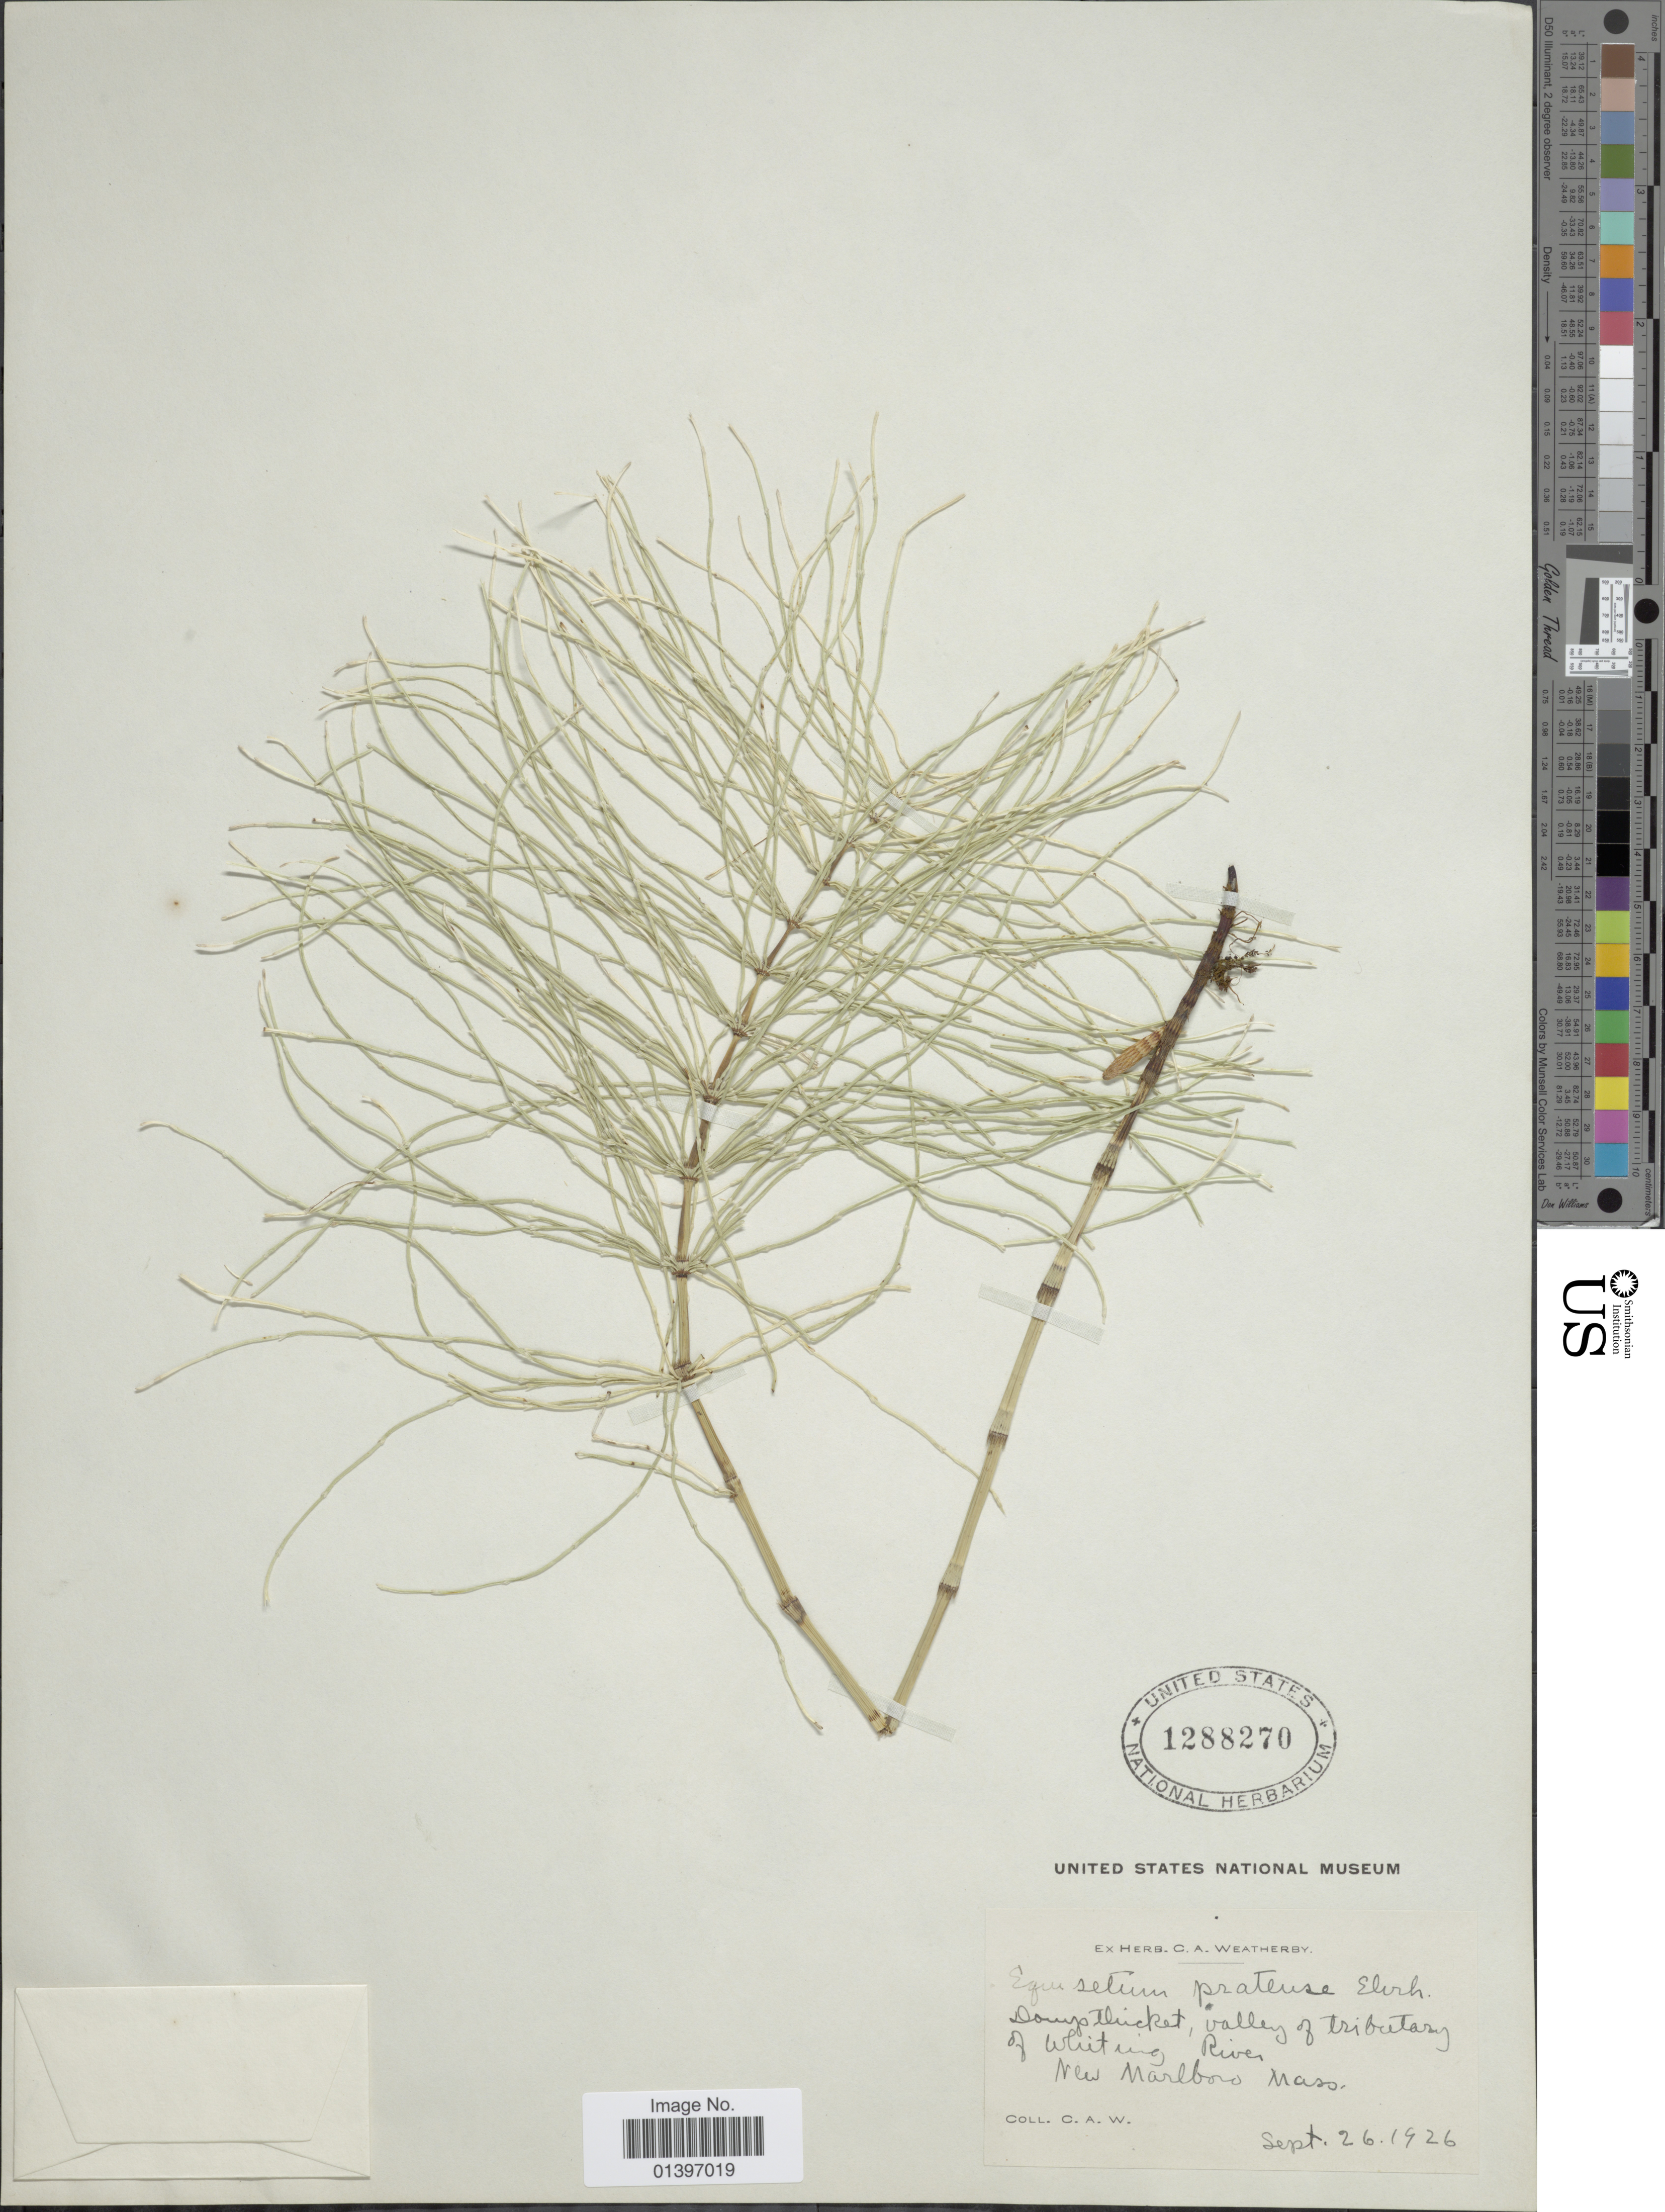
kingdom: Plantae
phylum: Tracheophyta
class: Polypodiopsida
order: Equisetales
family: Equisetaceae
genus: Equisetum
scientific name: Equisetum pratense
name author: Ehrh.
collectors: C. A. Weatherby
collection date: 1926-09-26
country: United States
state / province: Massachusetts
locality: Damp thicket valley of tributary of Whiting River, New Marlboro Mass.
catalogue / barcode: US 1288270